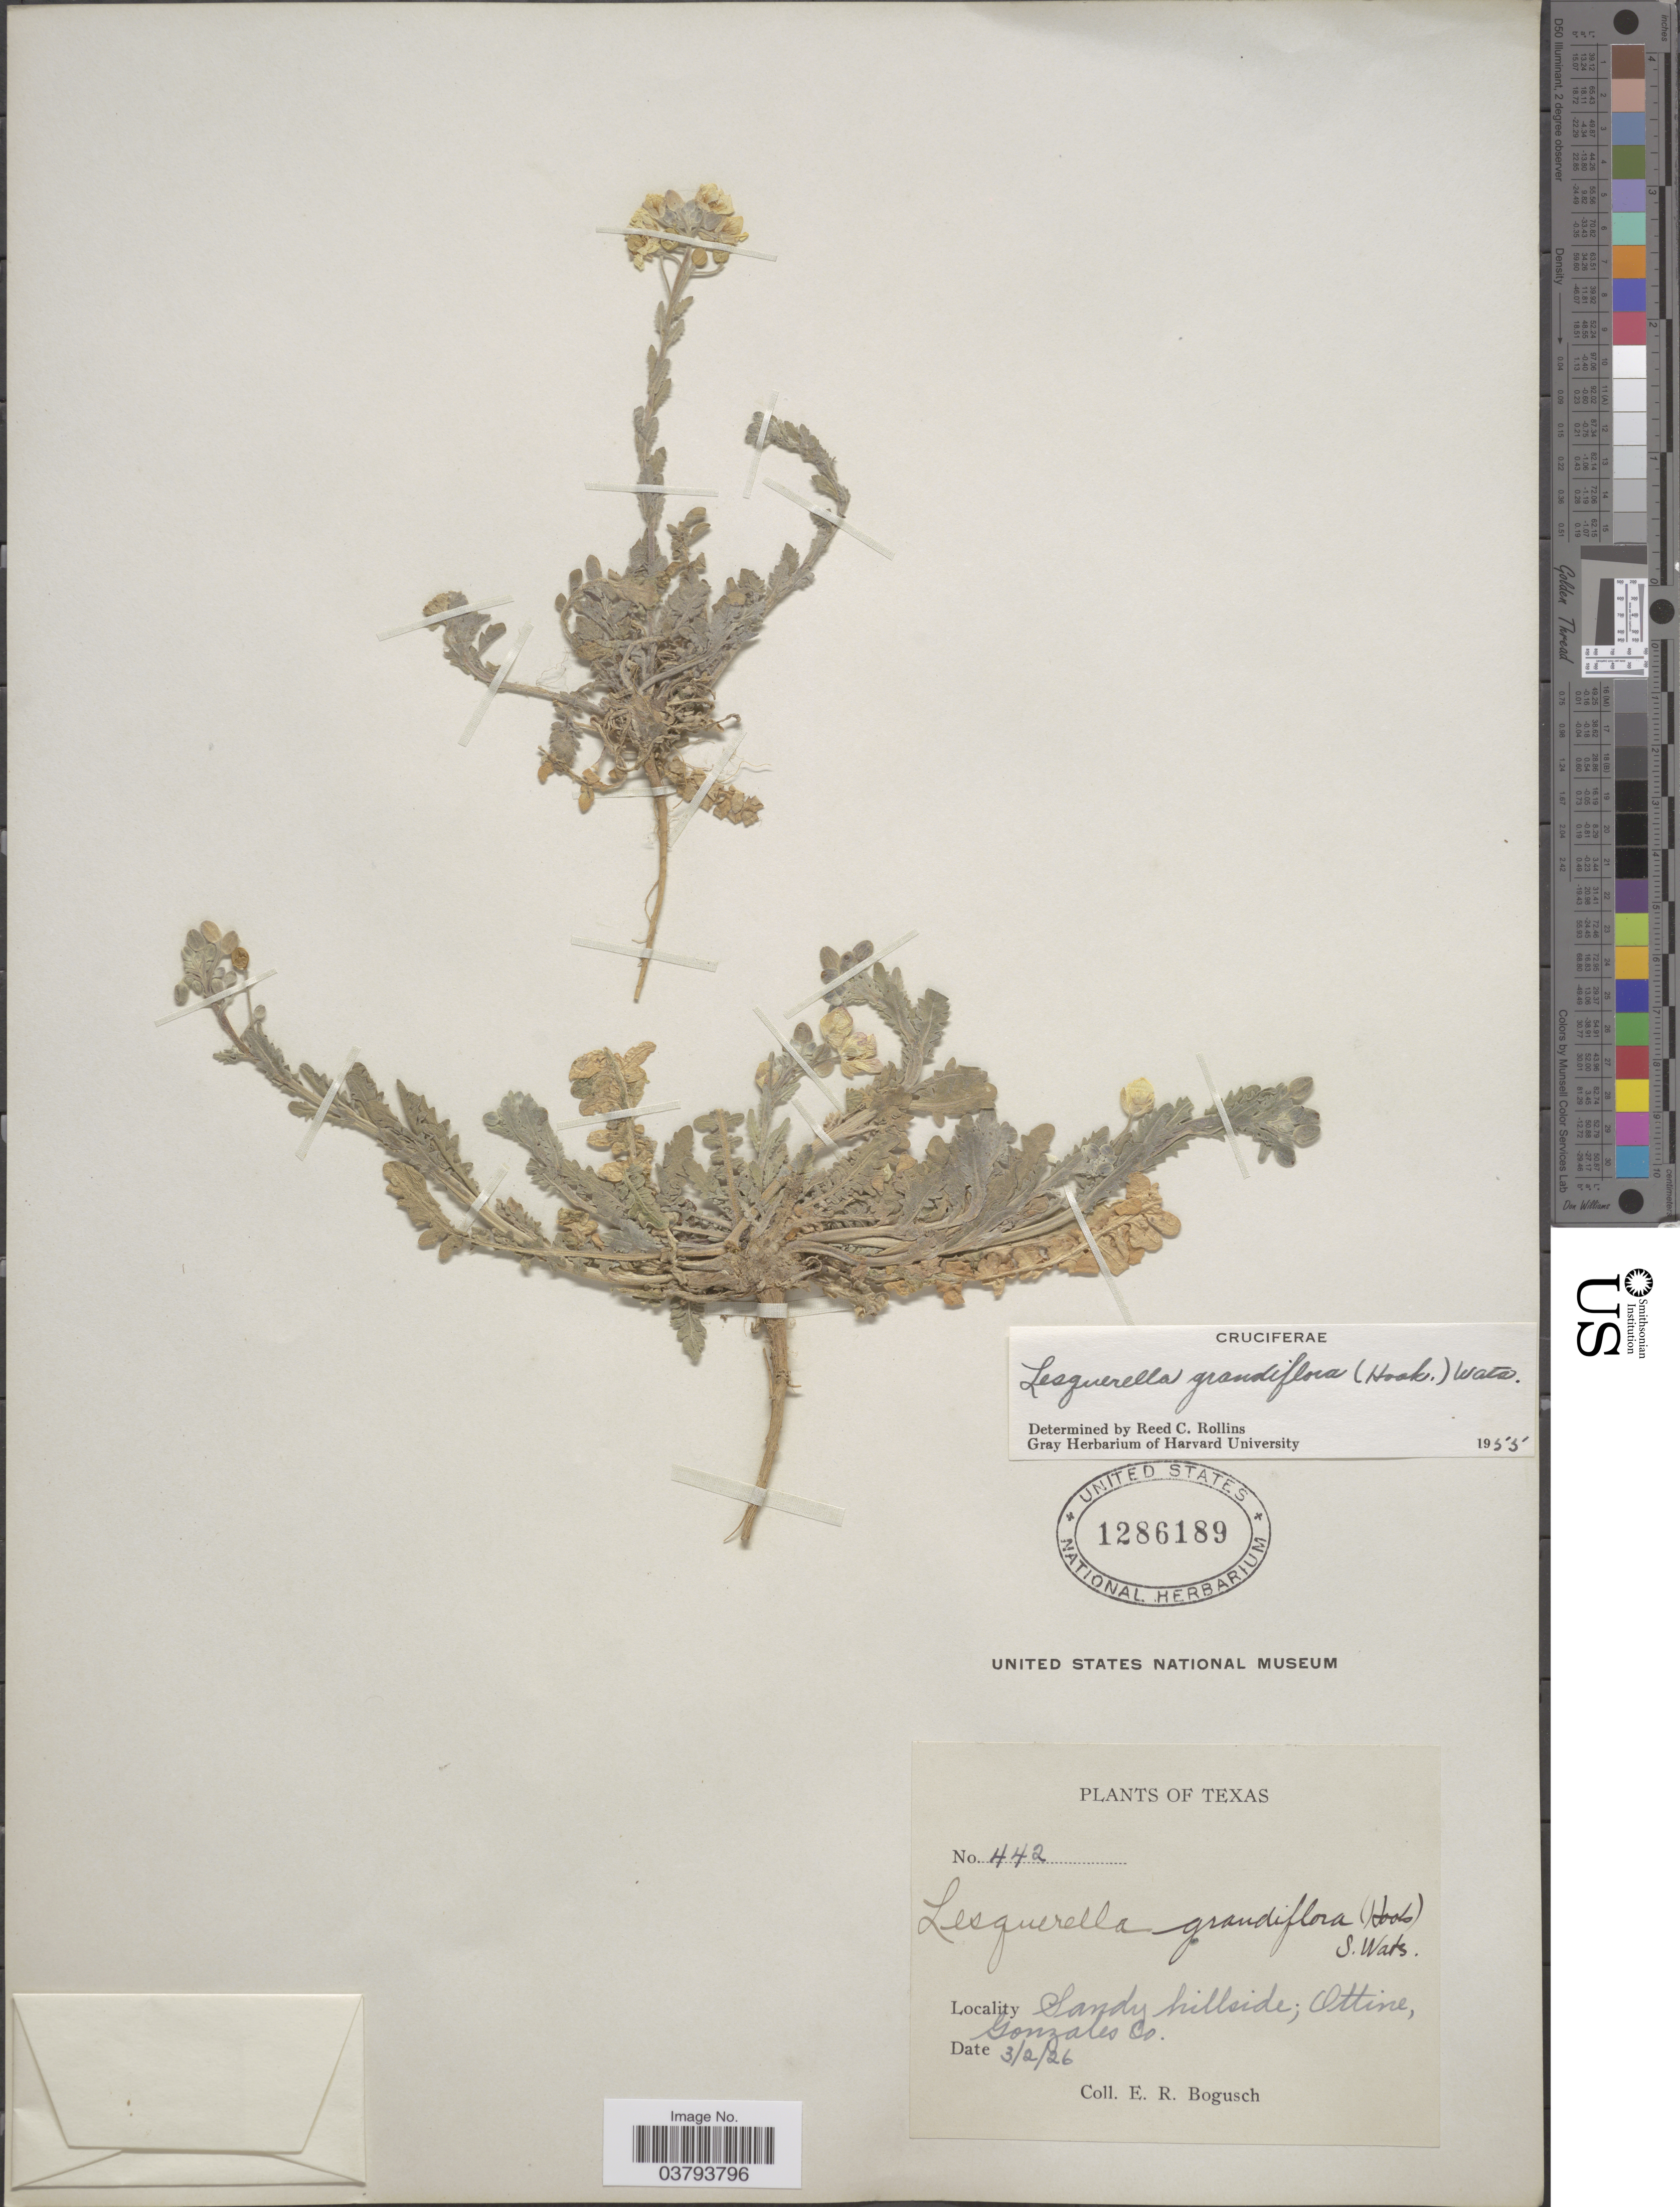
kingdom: Plantae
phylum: Tracheophyta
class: Magnoliopsida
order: Brassicales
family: Brassicaceae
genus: Lesquerella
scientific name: Lesquerella grandiflora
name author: S. Watson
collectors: E. Bogusch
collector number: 442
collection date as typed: Transcribed d/m/y: 2/3/26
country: United States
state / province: Texas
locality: Sandy hillside, Ottine, Gonzales Co.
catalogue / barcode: US 1286189